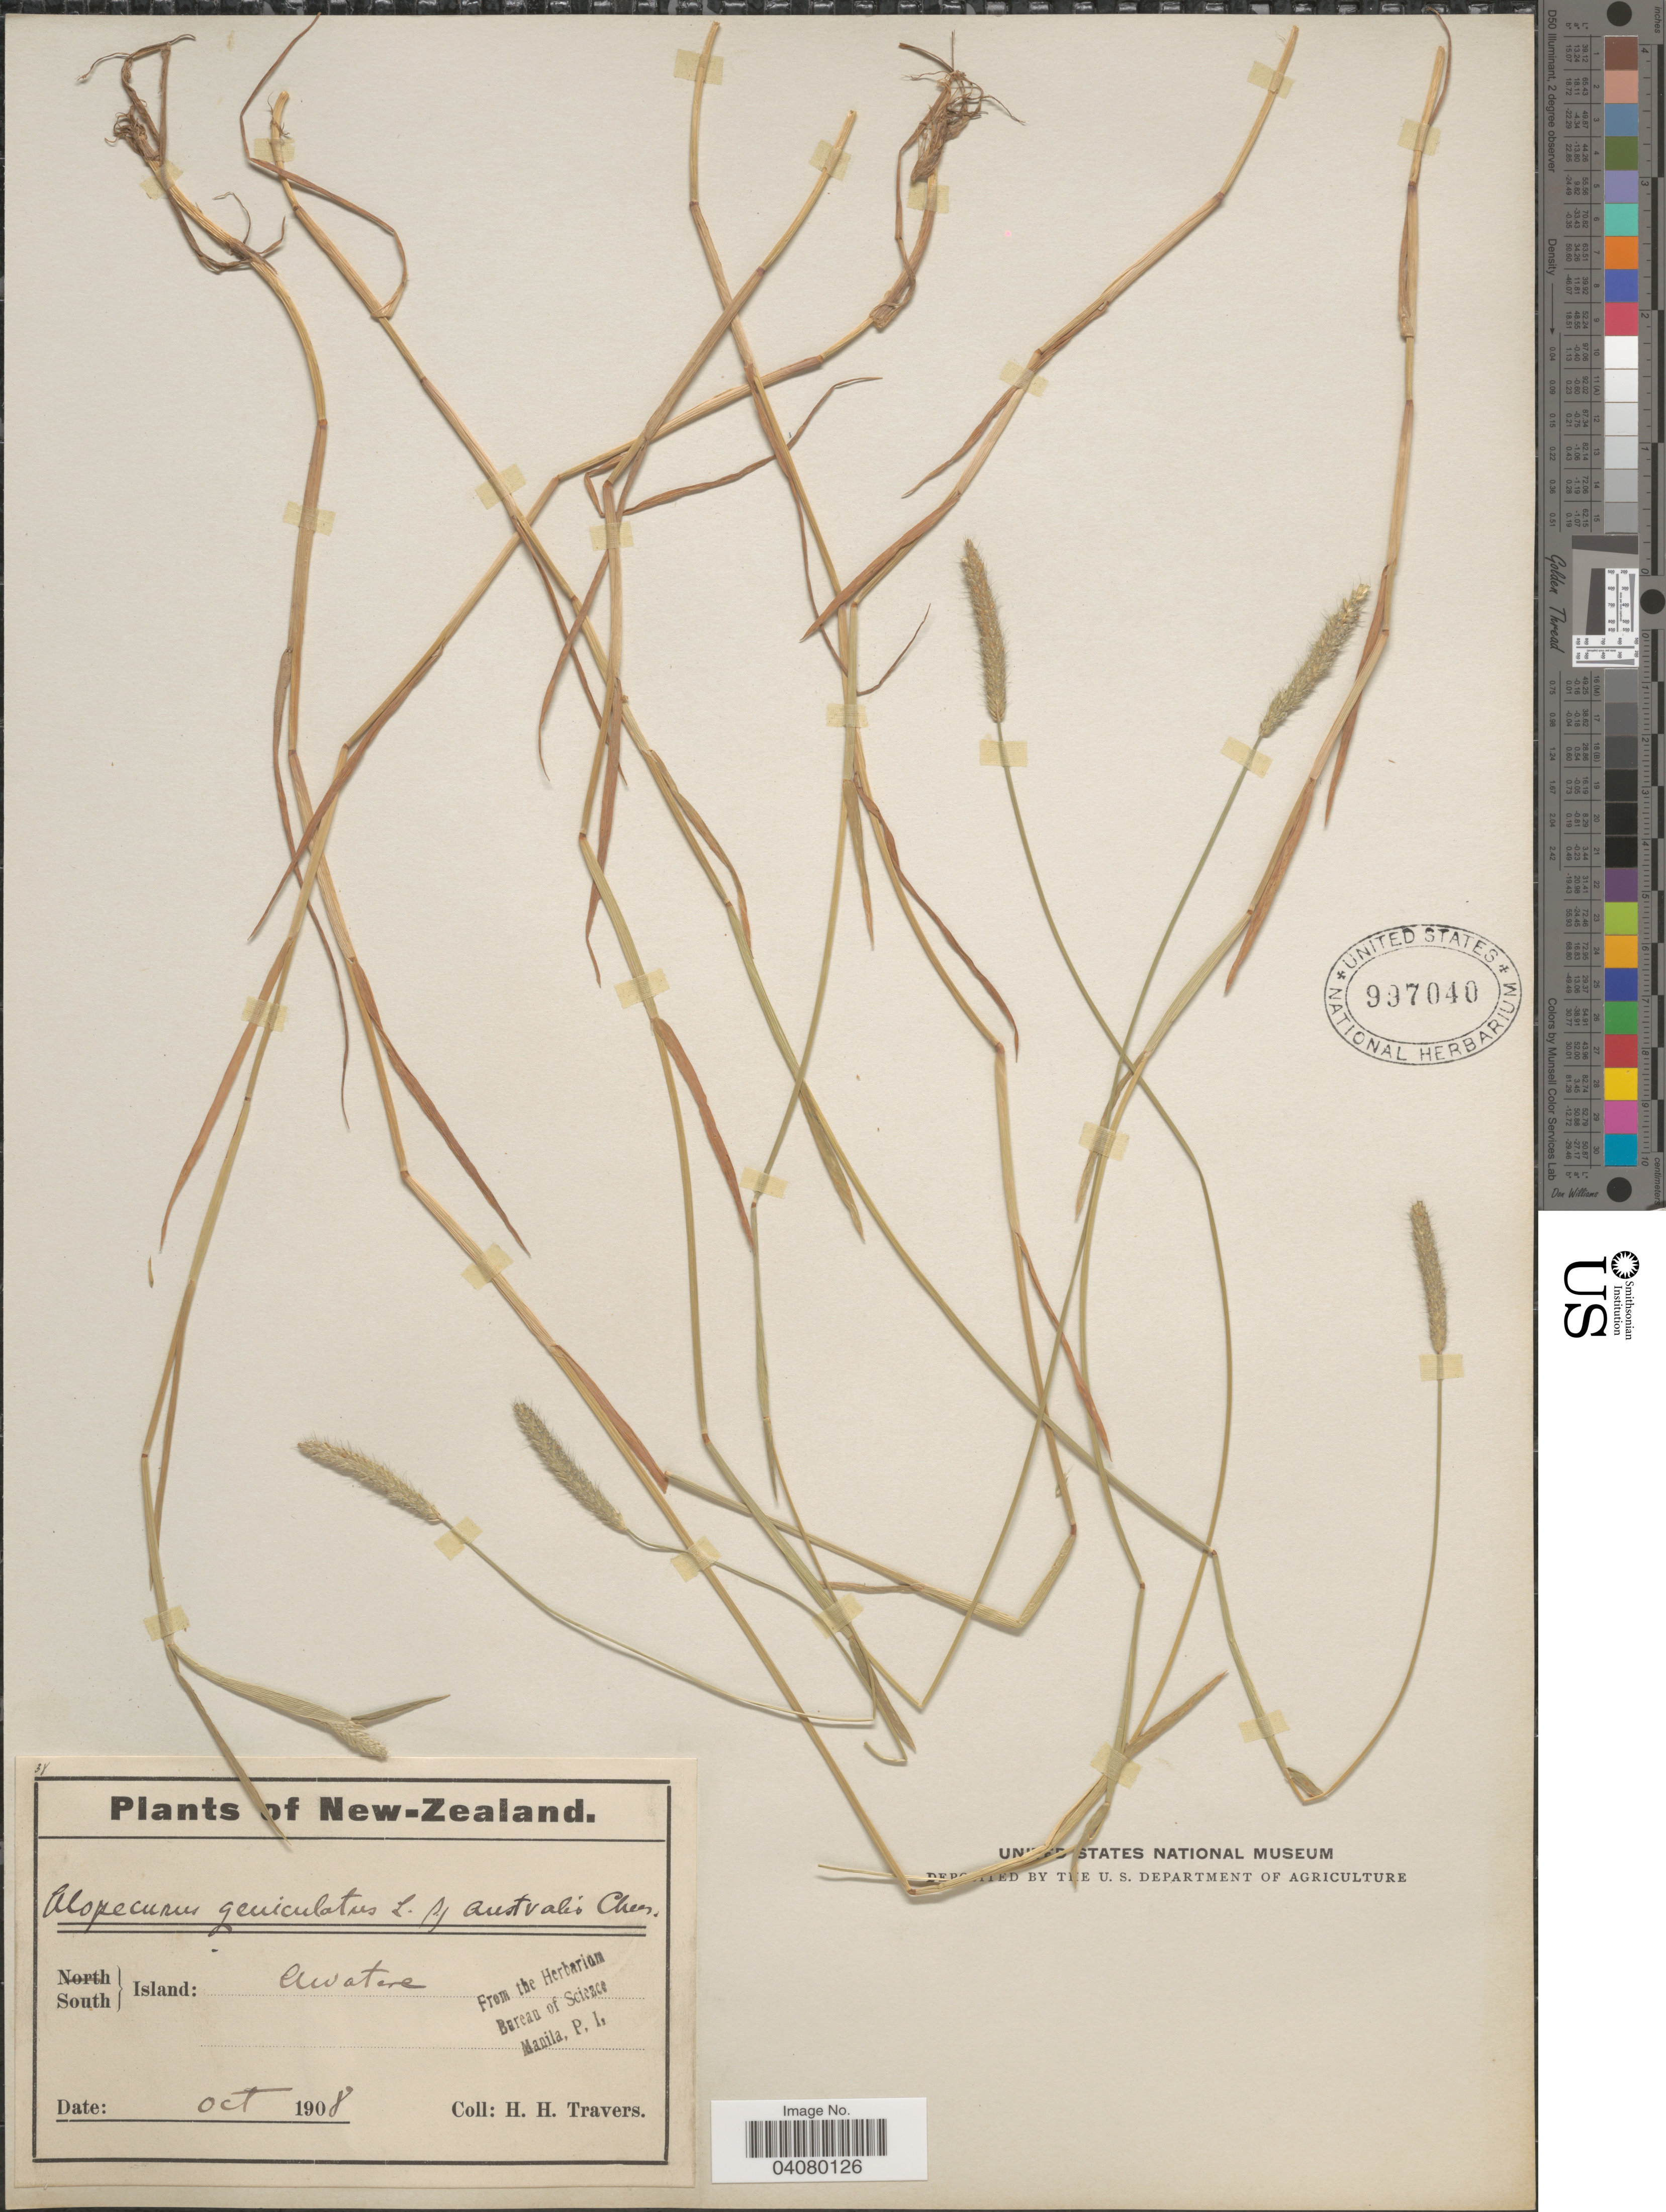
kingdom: Plantae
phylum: Tracheophyta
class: Liliopsida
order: Poales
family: Poaceae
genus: Alopecurus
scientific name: Alopecurus geniculatus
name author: L.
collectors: H. Travers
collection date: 1908-10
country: New Zealand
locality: South Island: Awatere.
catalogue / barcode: US 997040